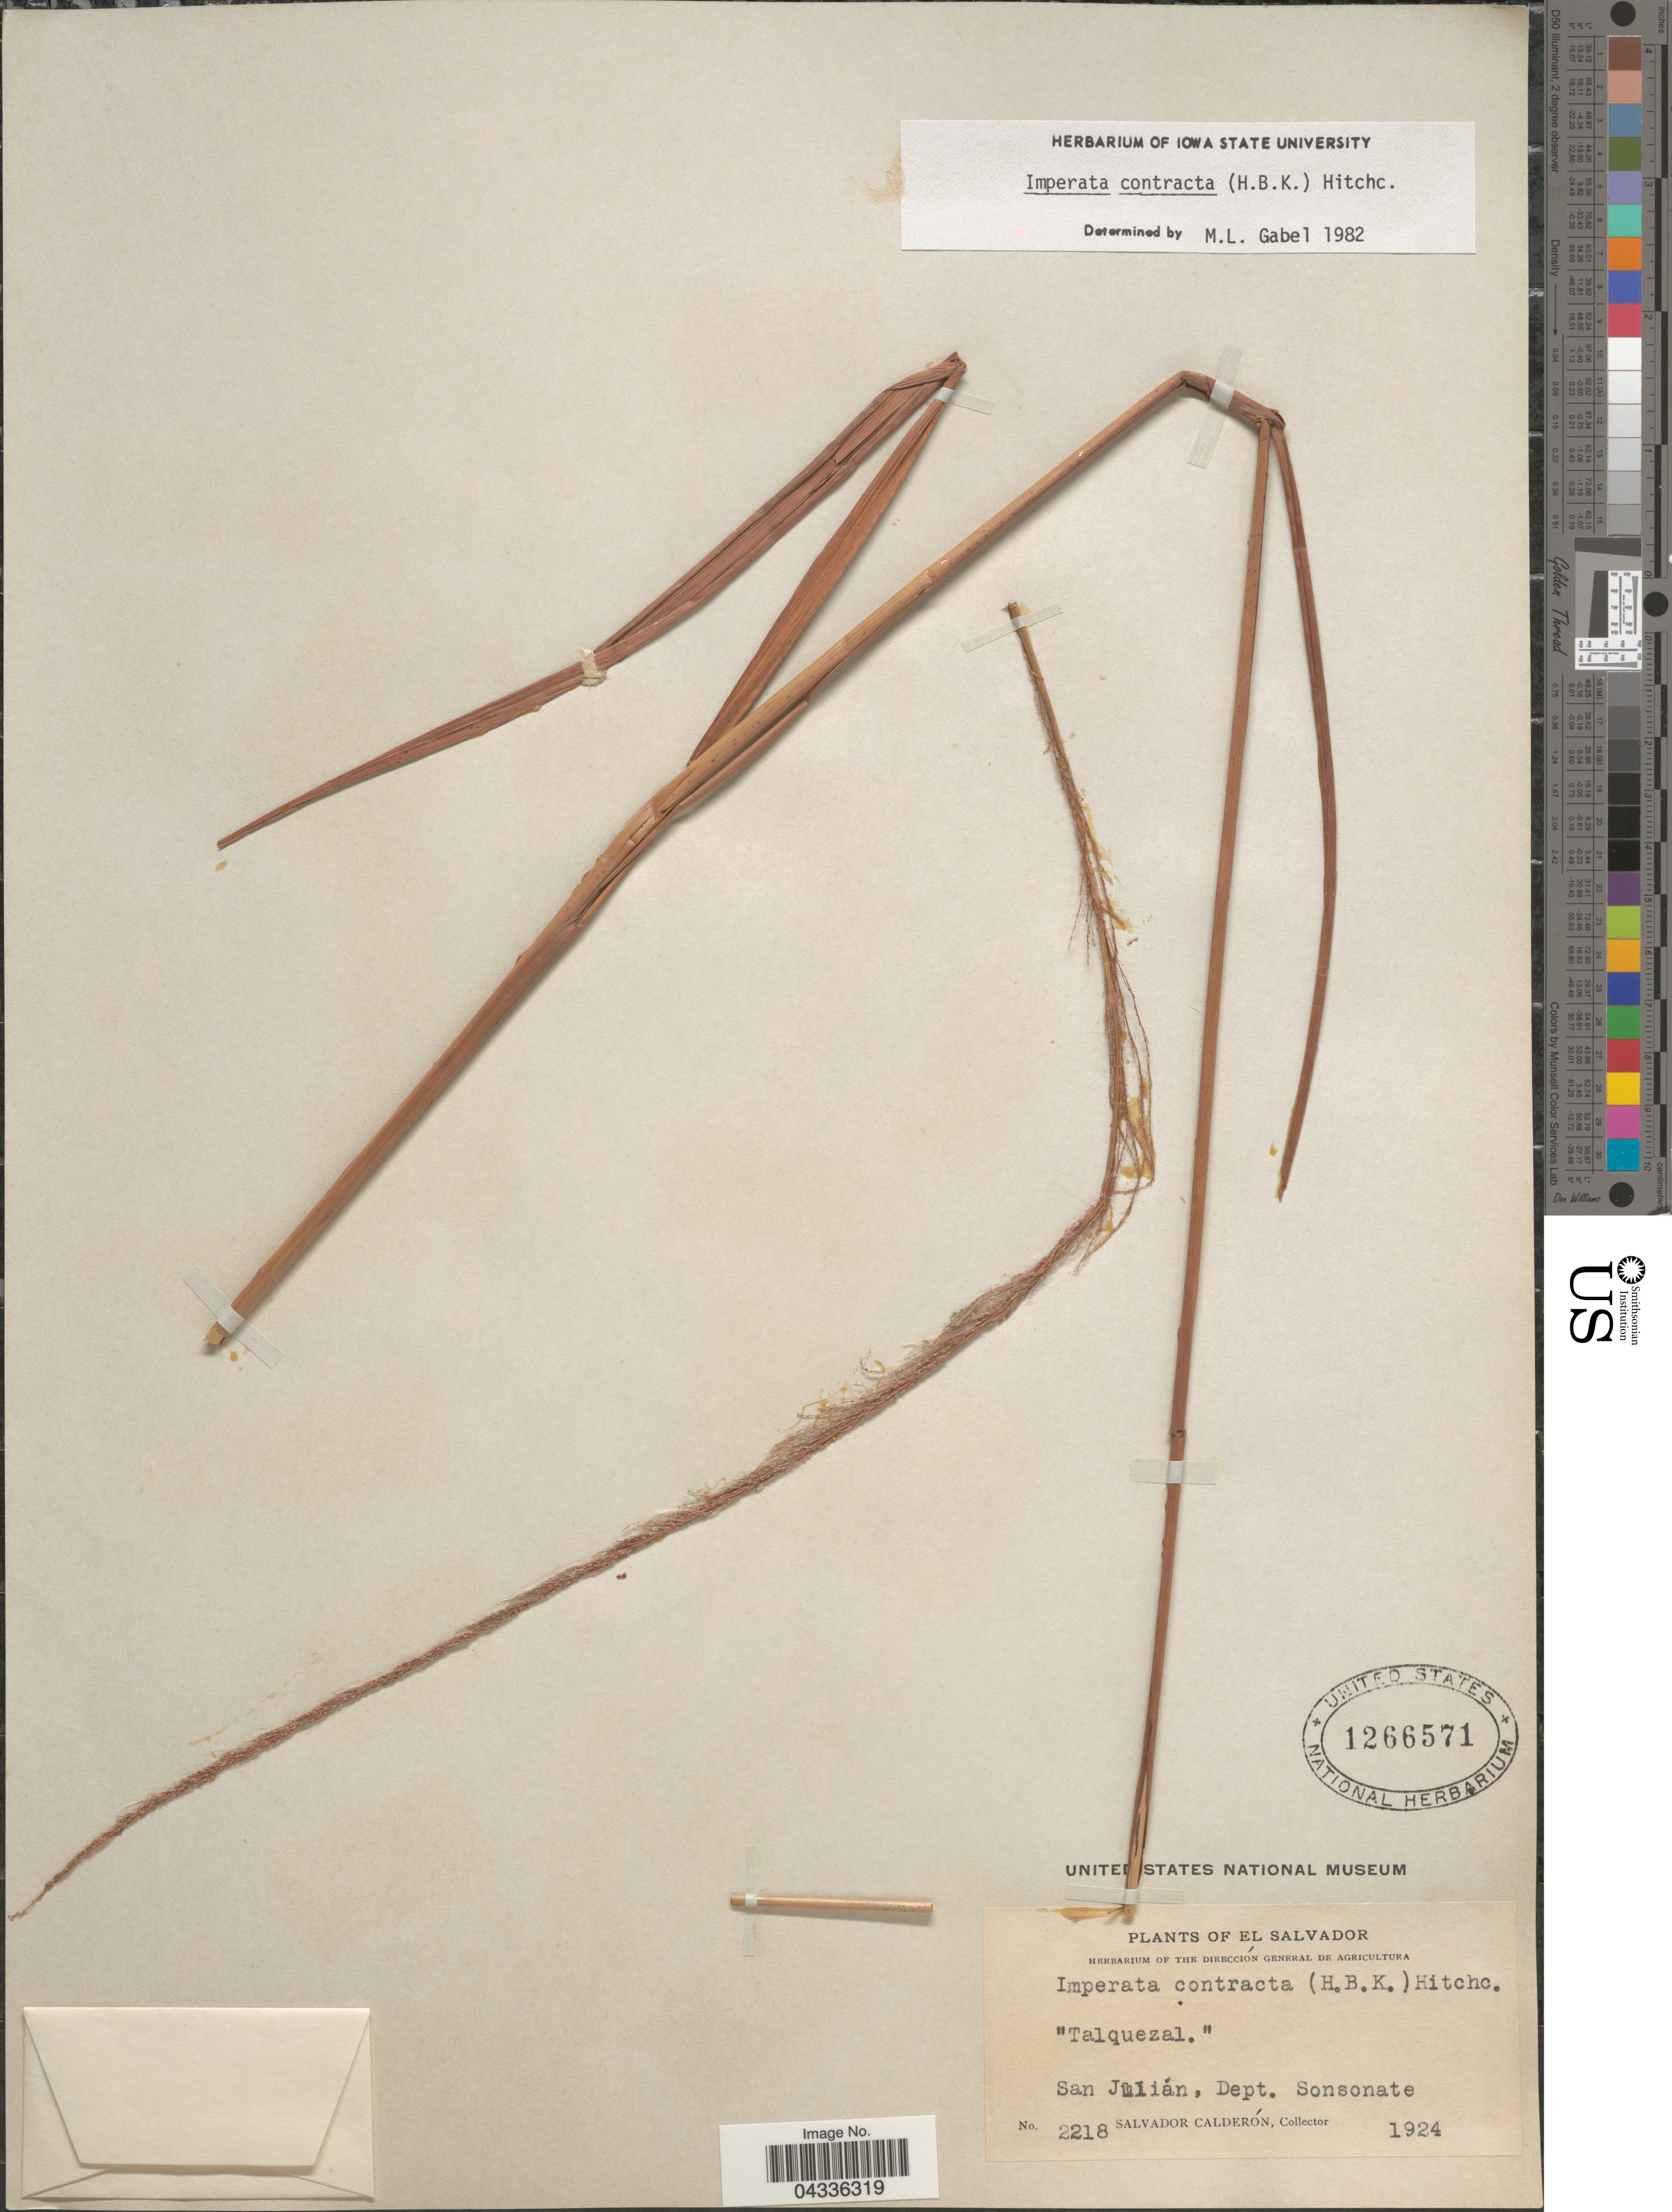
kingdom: Plantae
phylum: Tracheophyta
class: Liliopsida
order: Poales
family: Poaceae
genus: Imperata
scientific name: Imperata contracta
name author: (Kunth) Hitchc.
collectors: S. Calderón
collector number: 2218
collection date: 1924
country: El Salvador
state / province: Sonsonate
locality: San Julián, Dept. Sonsonate.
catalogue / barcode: US 1266571